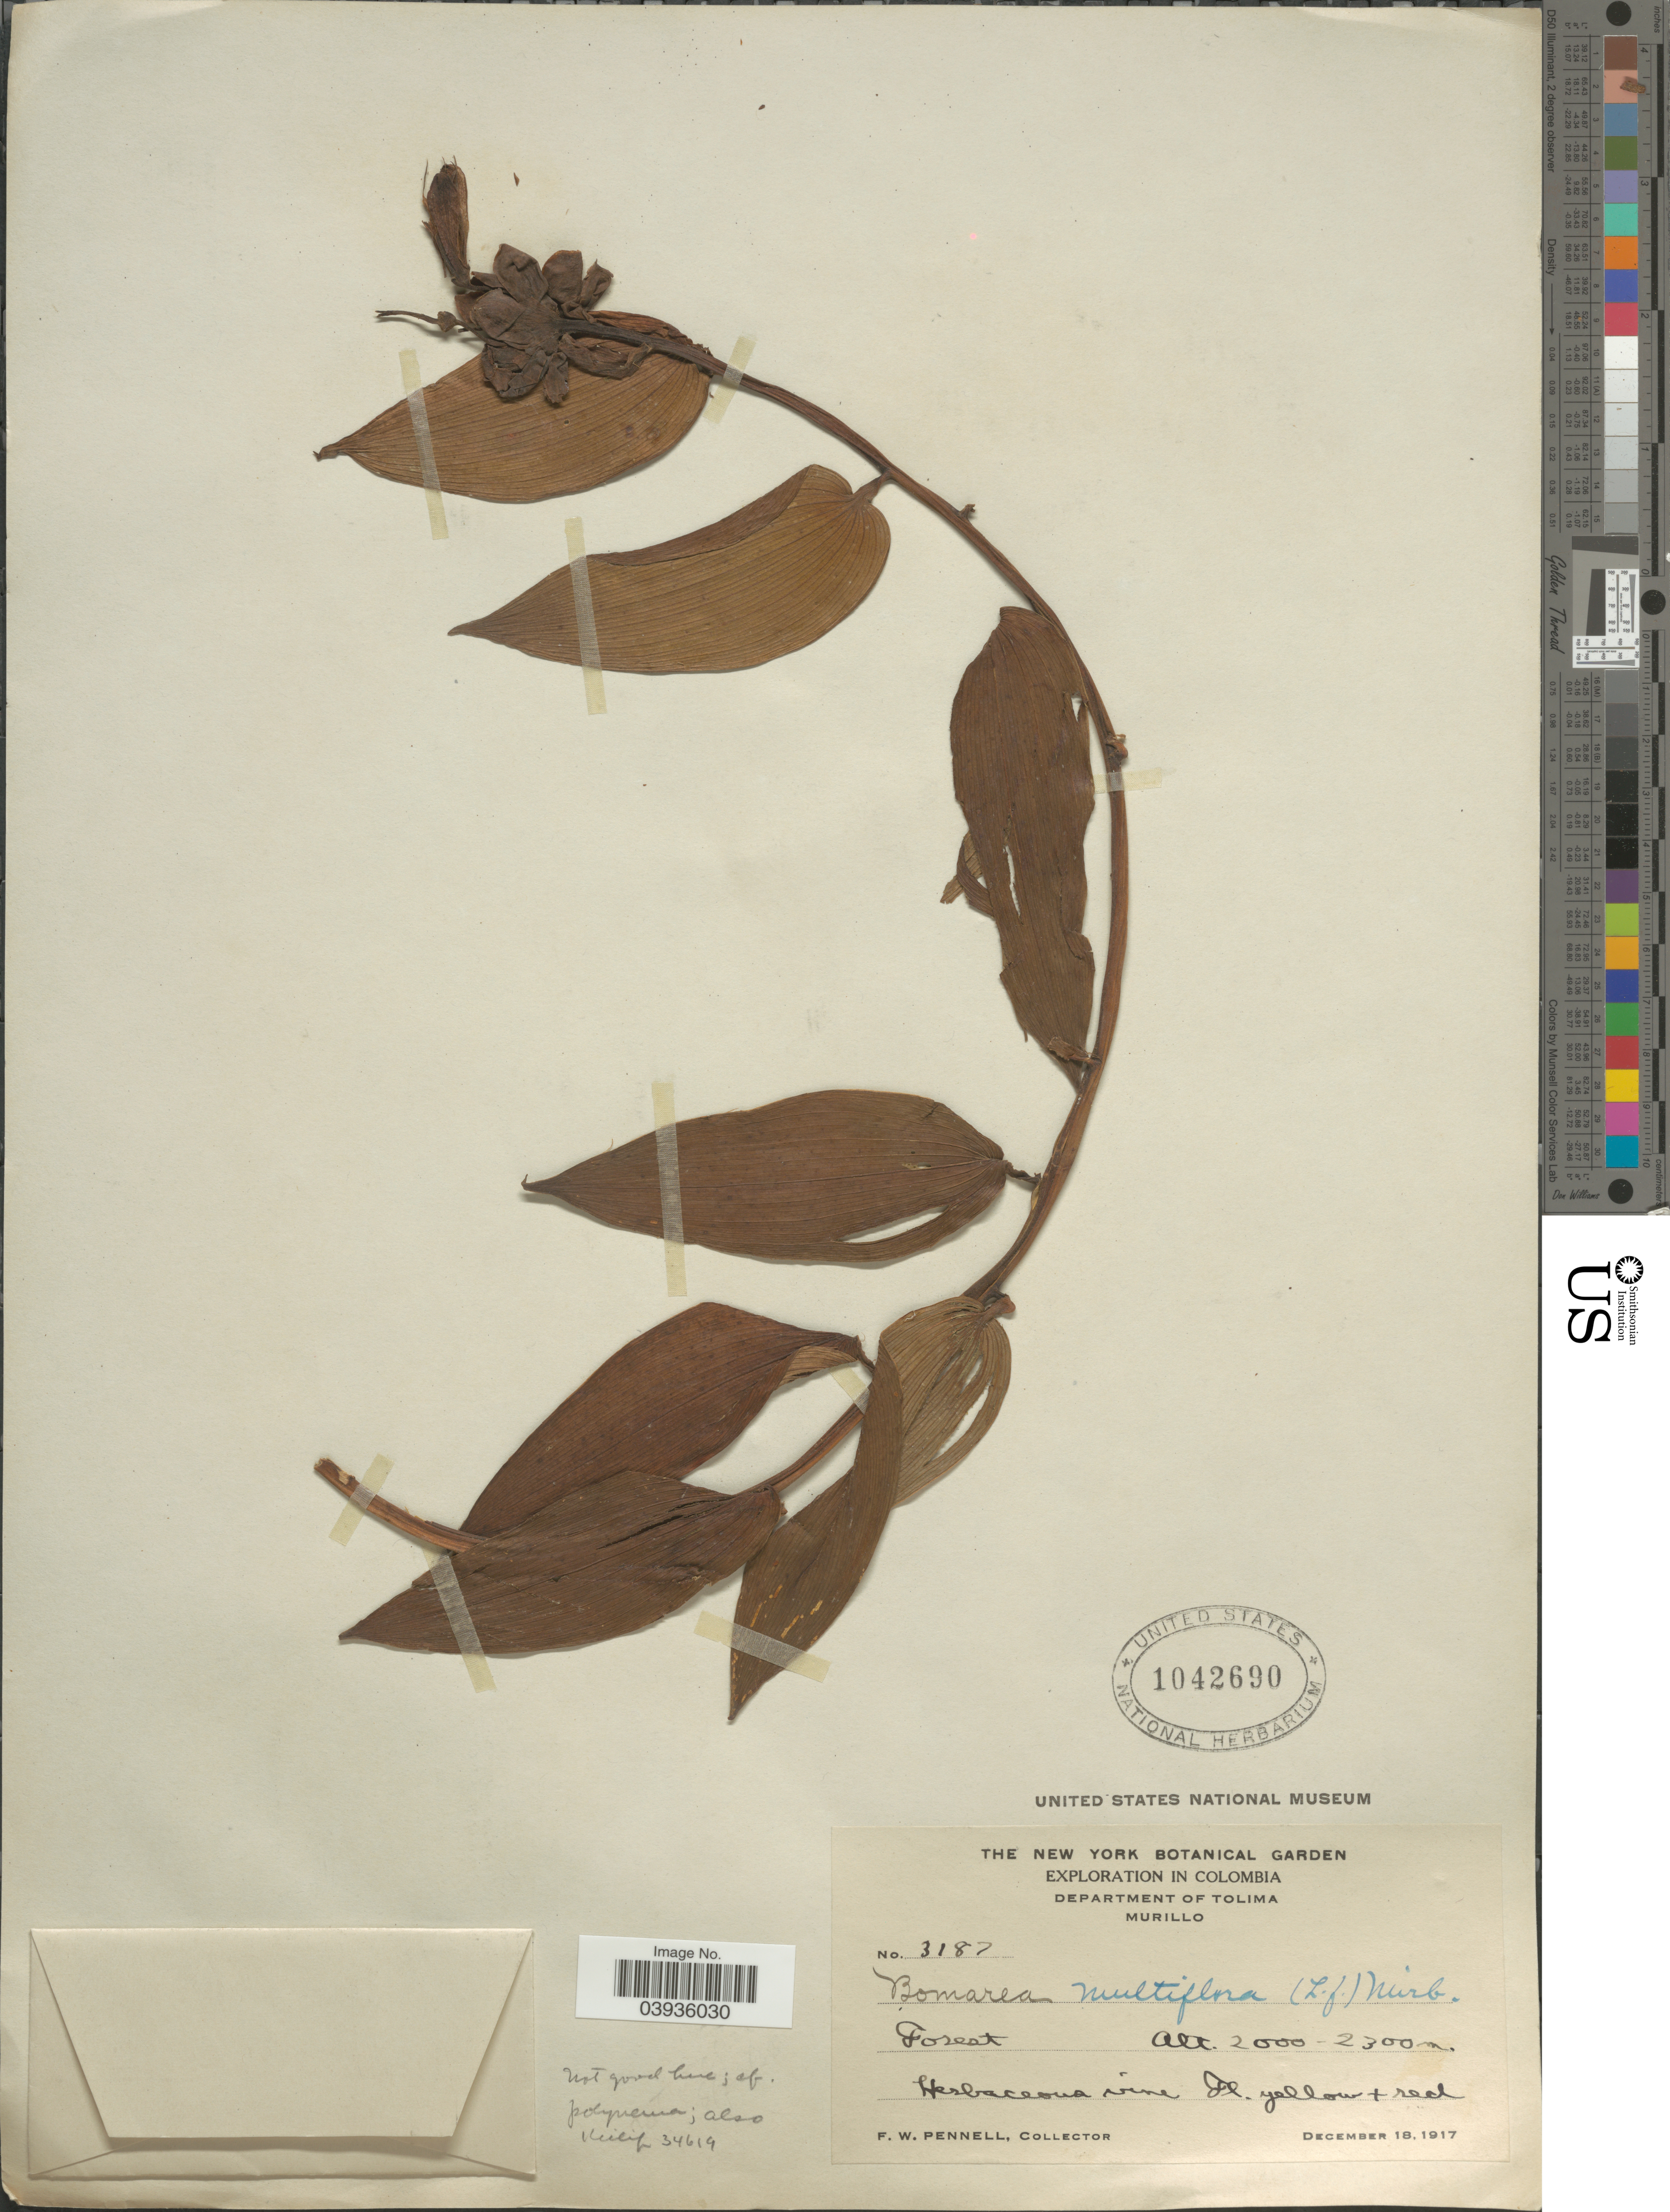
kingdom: Plantae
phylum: Tracheophyta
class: Liliopsida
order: Liliales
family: Alstroemeriaceae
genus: Bomarea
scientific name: Bomarea multiflora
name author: (L. f.) Mirb.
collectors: F. W. Pennell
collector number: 3187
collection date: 1917-12-18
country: Colombia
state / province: Tolima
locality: Department of Tolima. Murillo.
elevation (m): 2000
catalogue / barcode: US 1042690